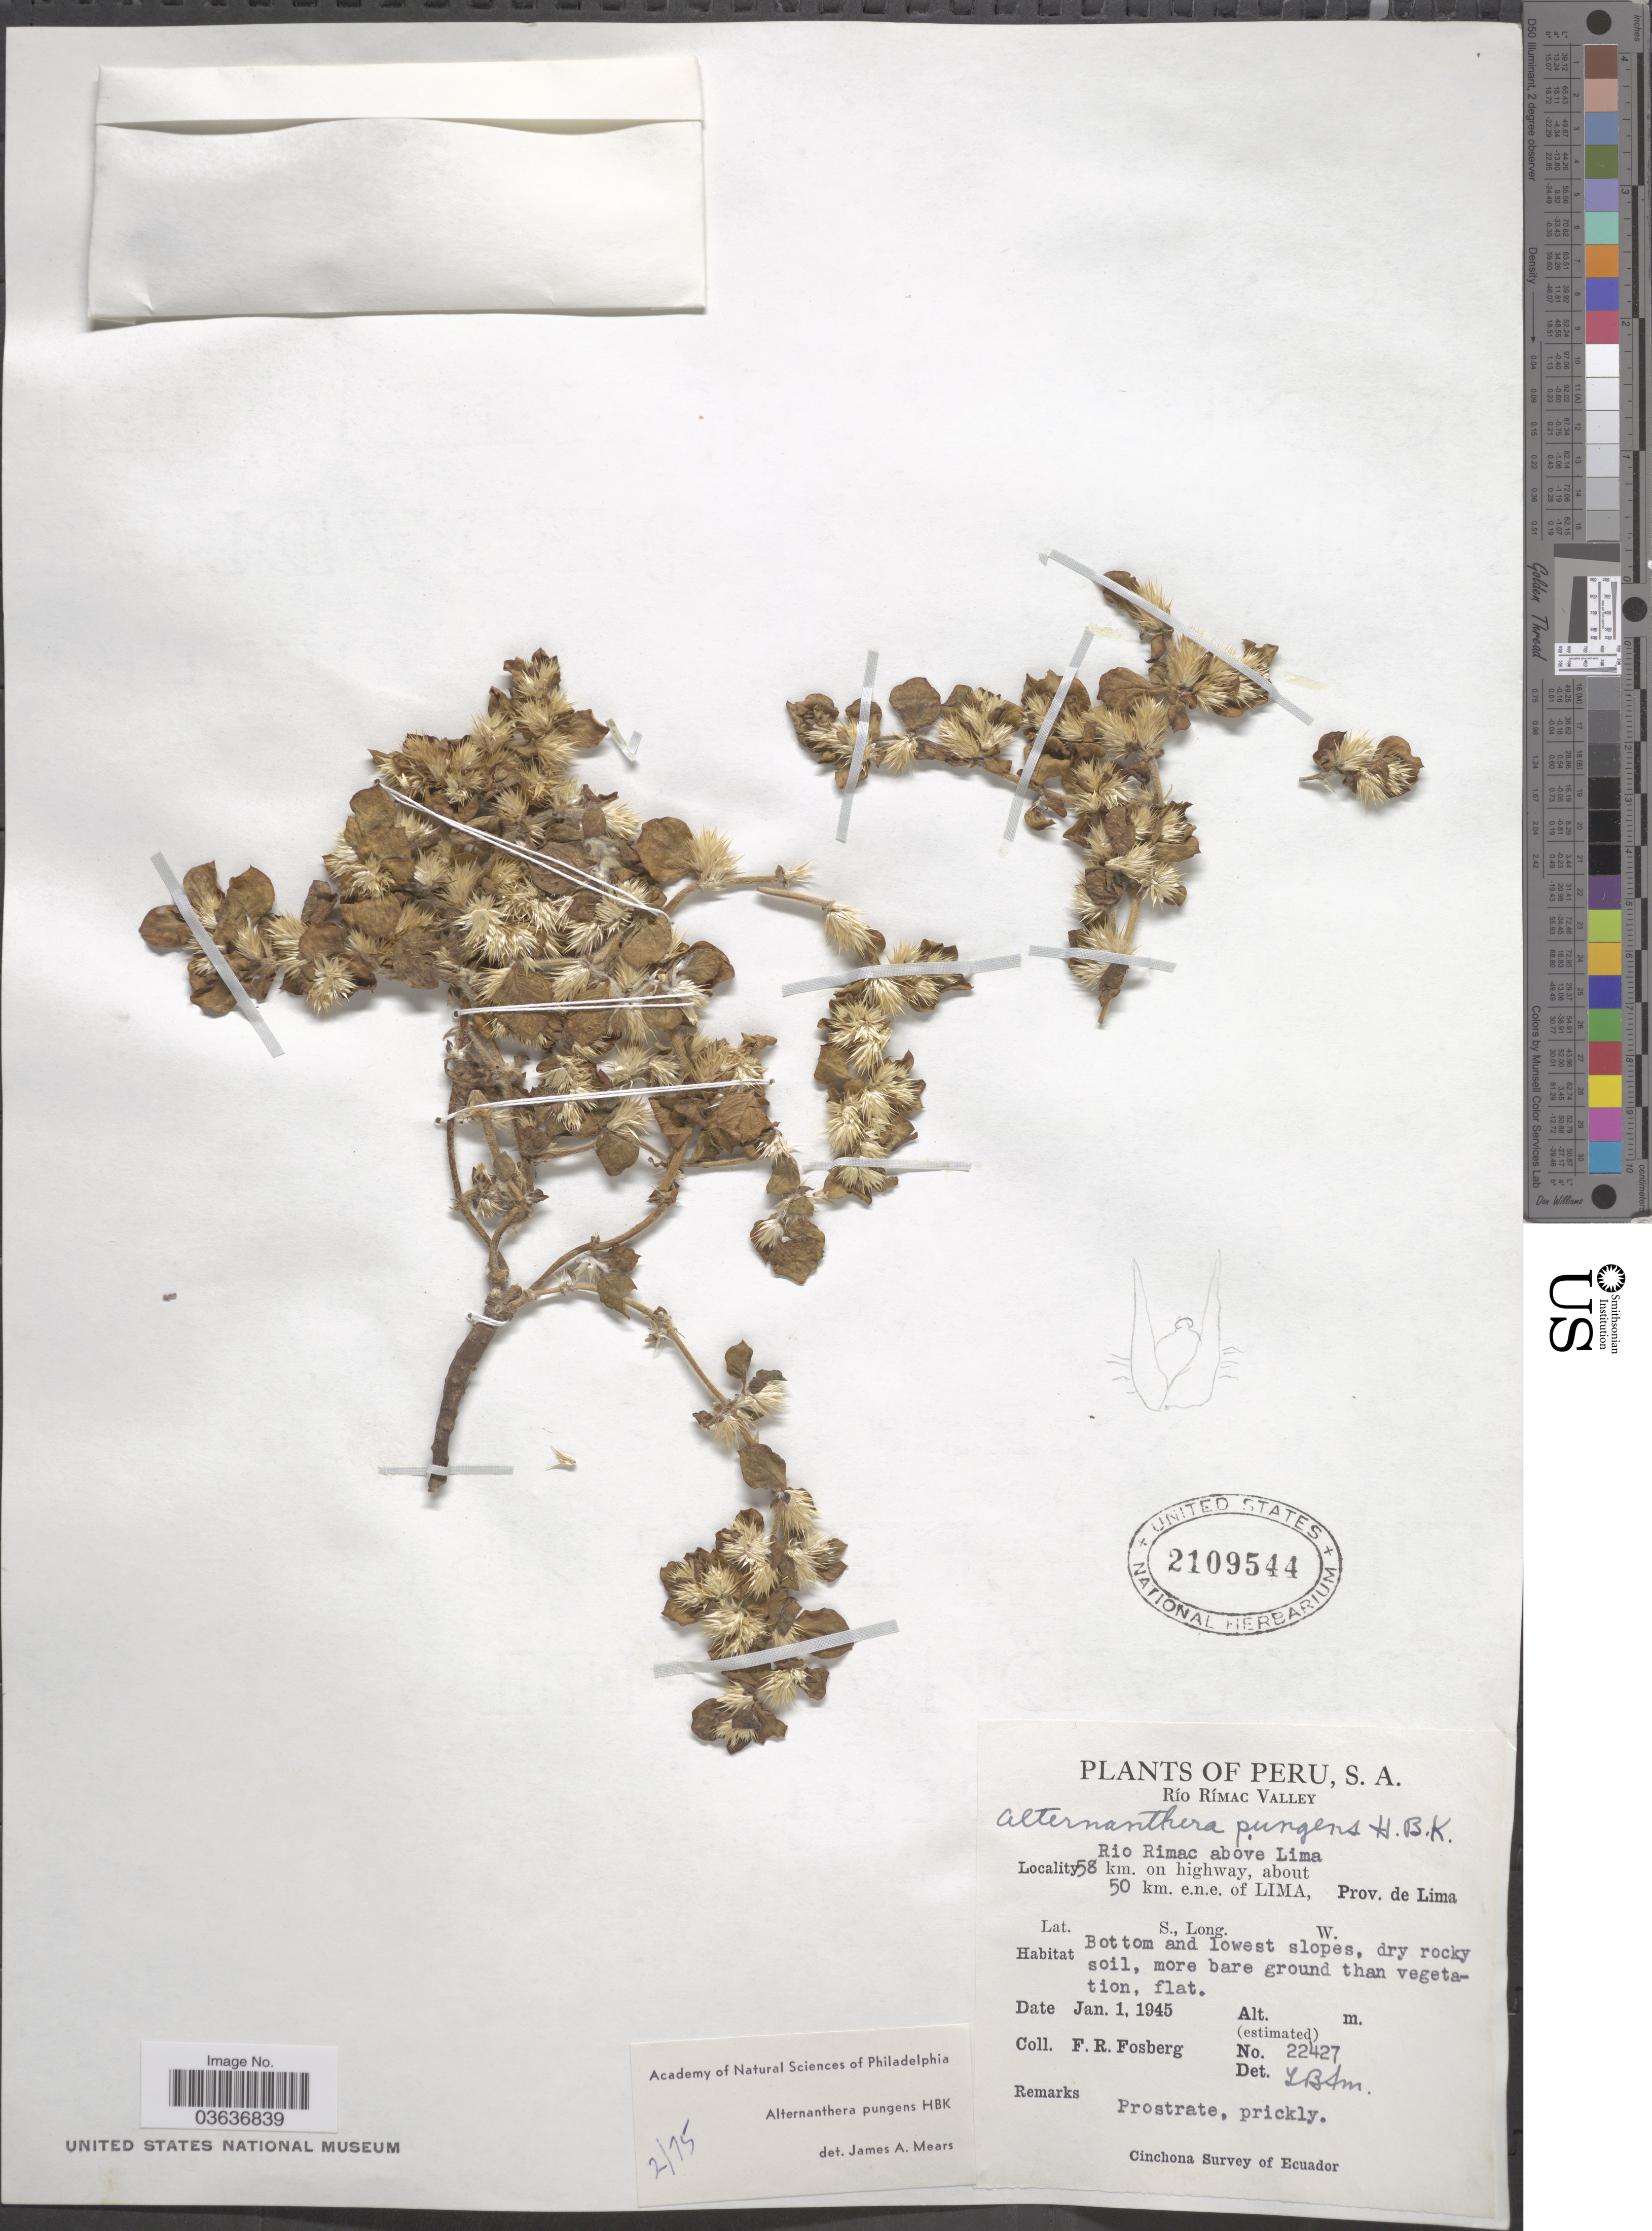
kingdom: Plantae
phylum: Tracheophyta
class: Magnoliopsida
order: Caryophyllales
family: Amaranthaceae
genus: Alternanthera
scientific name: Alternanthera pungens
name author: Kunth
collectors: F. R. Fosberg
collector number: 22427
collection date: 1945-01-01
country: Peru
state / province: Lima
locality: Río Rímac Valley. Rio Rimac above Lima. 58 km. on highway, about 50 km. e.n.e. of Lima.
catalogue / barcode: US 2109544